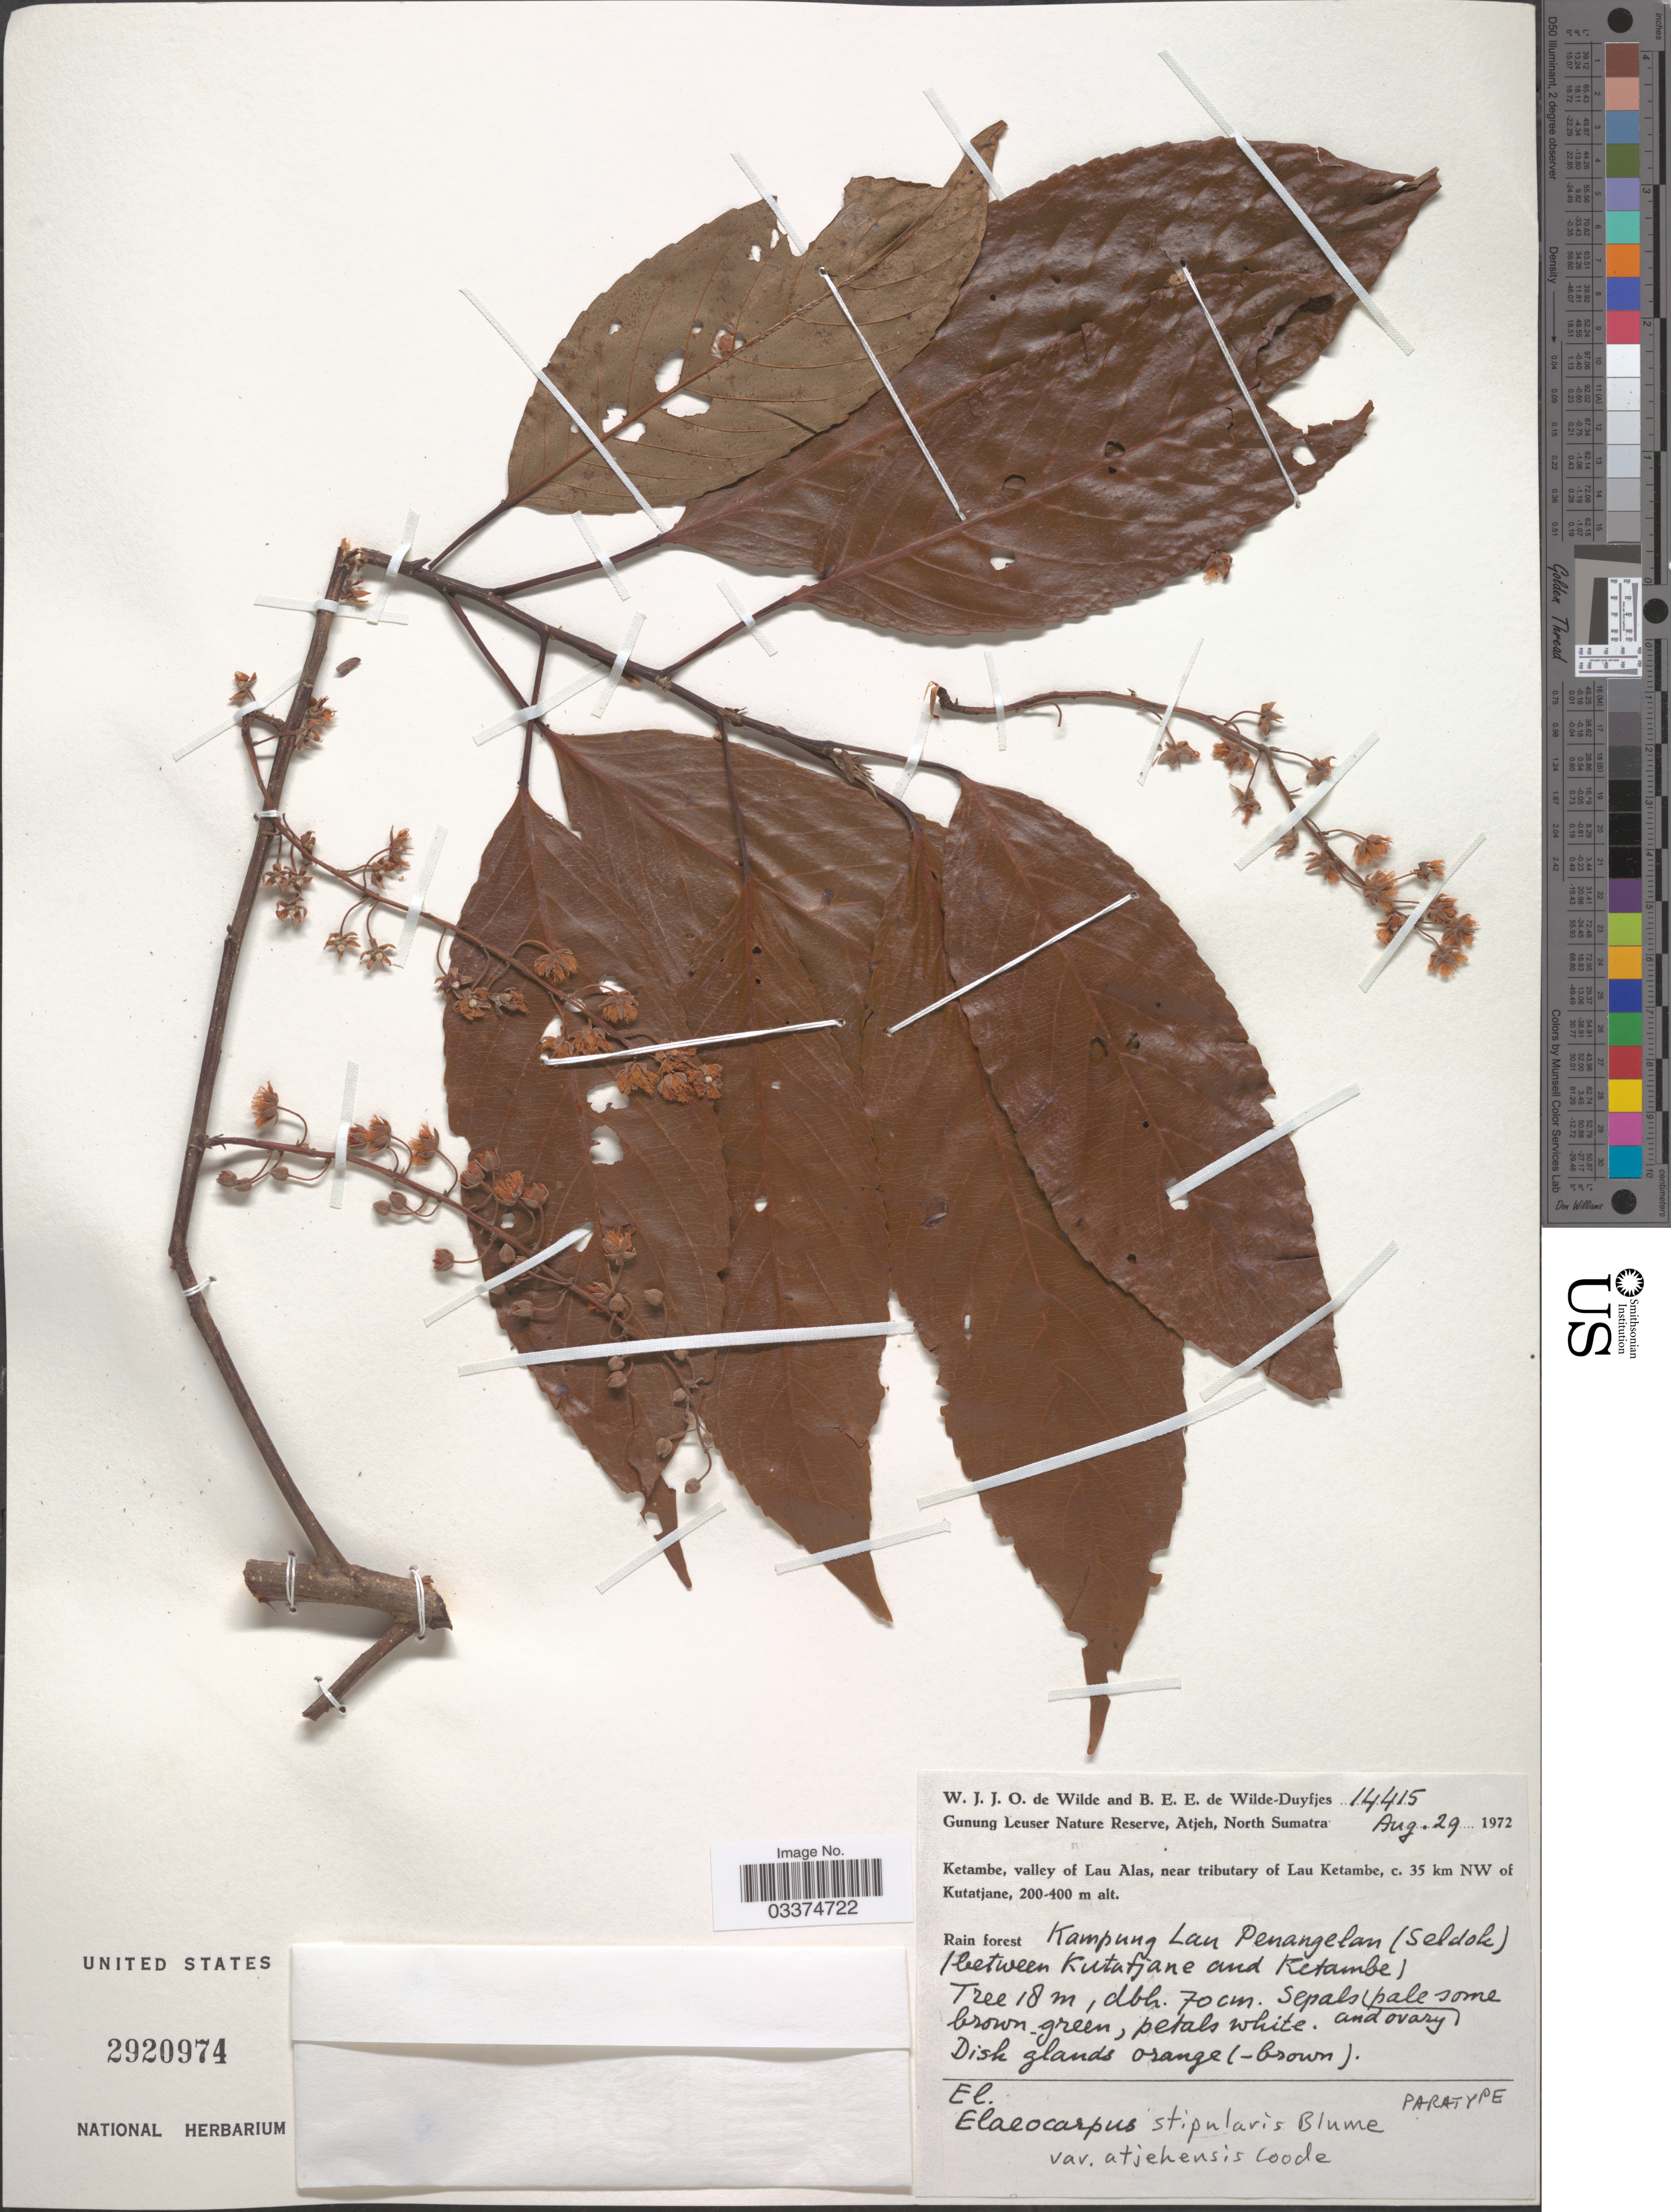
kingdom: Plantae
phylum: Tracheophyta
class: Magnoliopsida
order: Oxalidales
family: Elaeocarpaceae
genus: Elaeocarpus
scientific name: Elaeocarpus stipularis var. atjehensis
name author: Coode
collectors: W. J. de Wilde & B. E. de Wilde-Duyfjes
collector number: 14415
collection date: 1972-08-29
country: Indonesia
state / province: Sumatra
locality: Gunung Leuser Nature Reserve, Atjeh, North Sumatra. Ketambe, valley of Lau Alas, near tributary of Lau Ketambe, c. 35 km NW of Kutatjane. Rain forest Kampung Lau Penangelan (Seldok) (between Kutatjane and Ketambe).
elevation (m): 200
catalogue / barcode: US 2920974